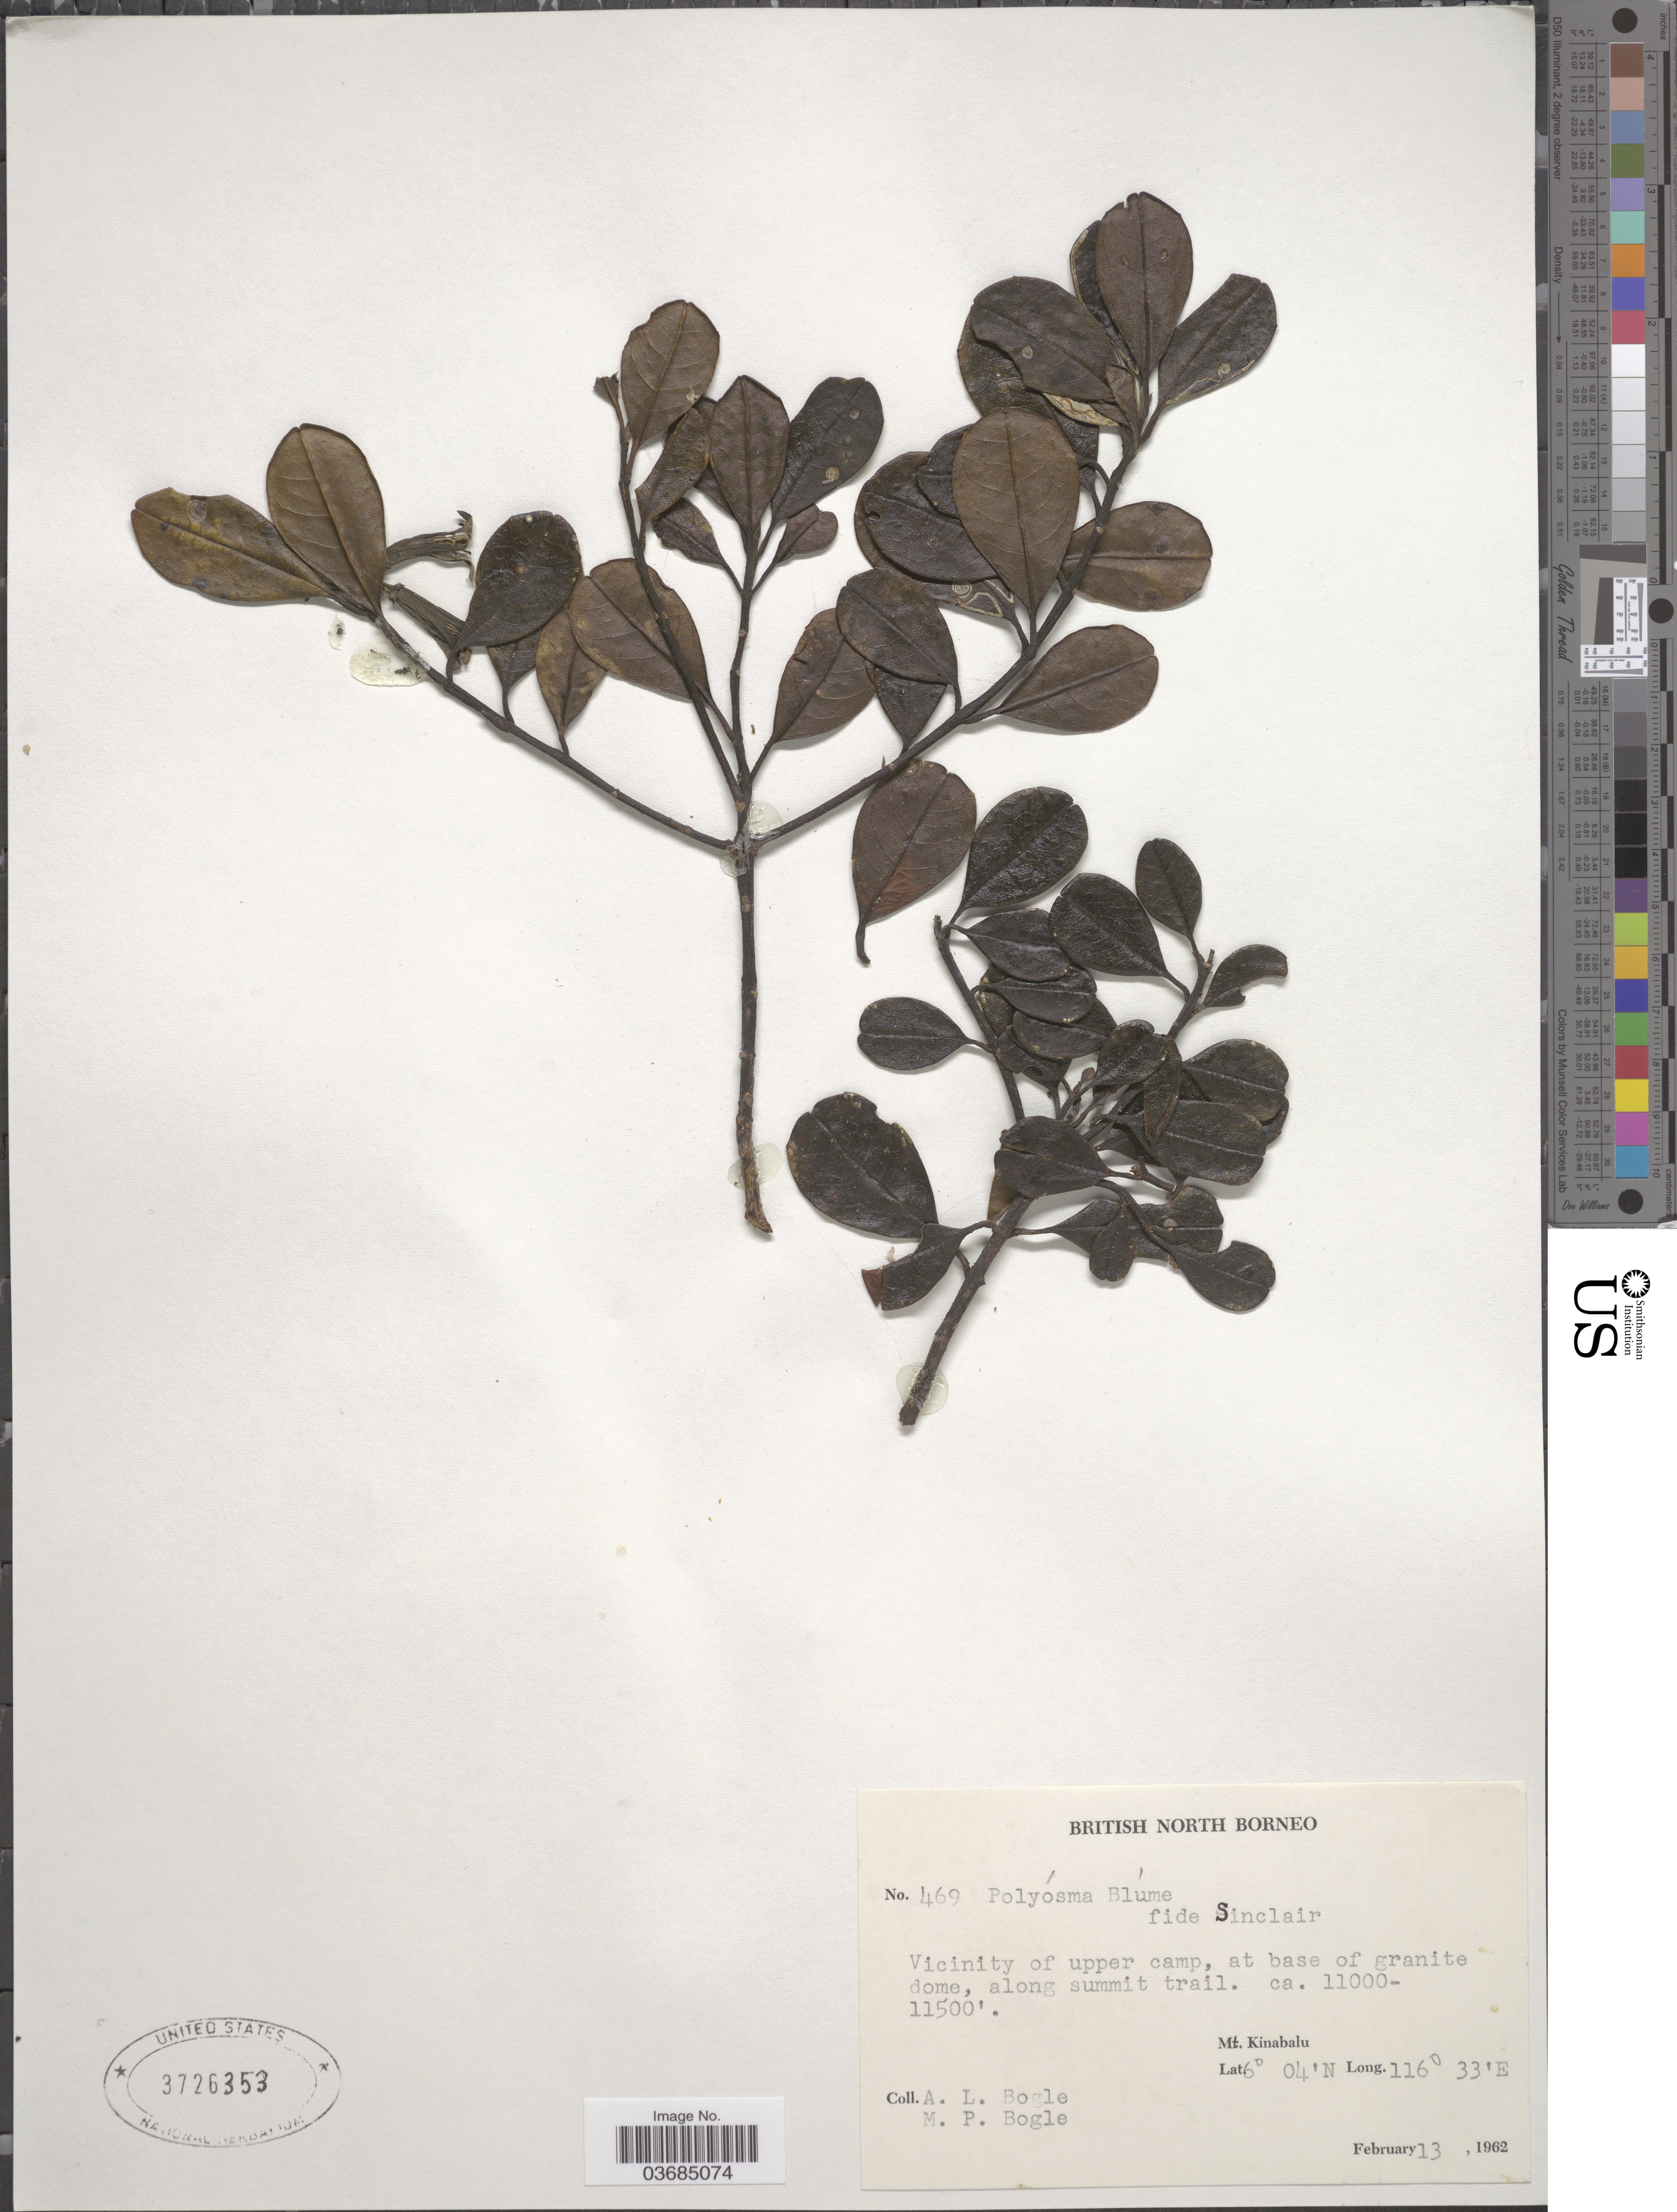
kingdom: Plantae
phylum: Tracheophyta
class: Magnoliopsida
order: Escalloniales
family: Escalloniaceae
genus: Polyosma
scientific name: Polyosma sp.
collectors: Bogle, A.L. & M. Bogle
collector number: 469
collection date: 1962-02-13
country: Malaysia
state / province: Sabah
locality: British North Borneo. Vicinity of upper camp, at base of granite dome, along summit trail. Mt. Kinabalu.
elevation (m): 3353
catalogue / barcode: US 3726353